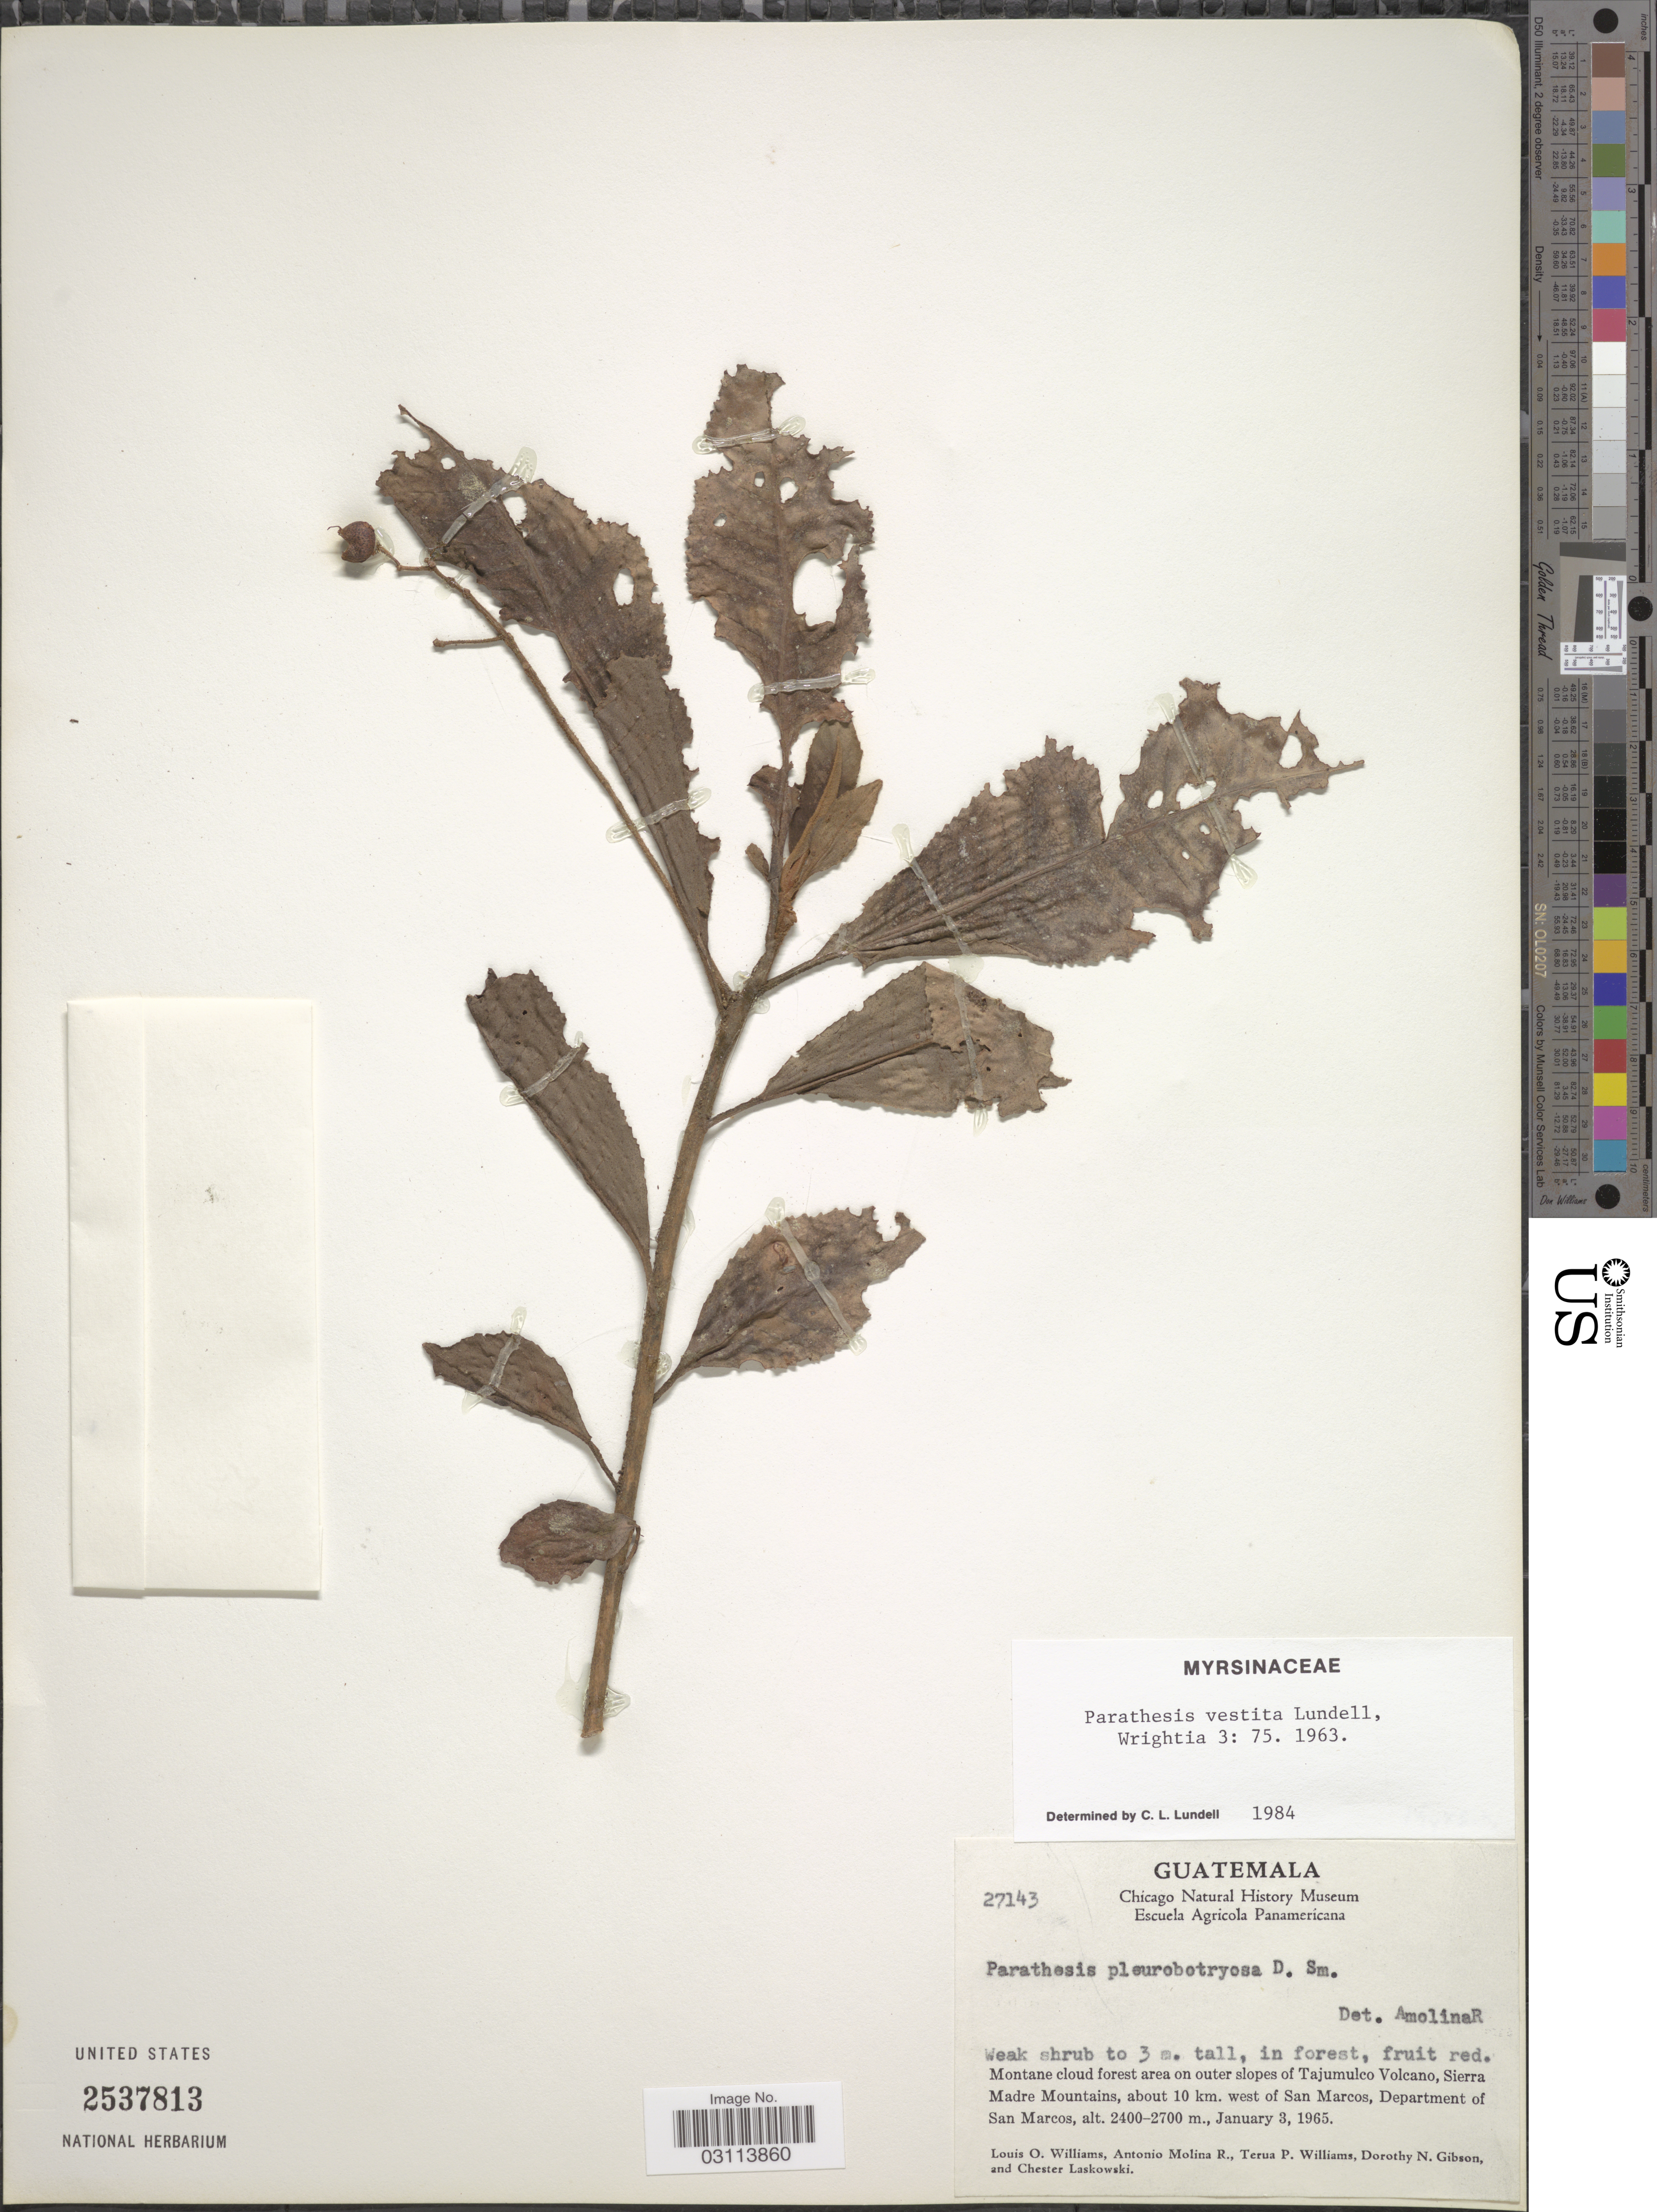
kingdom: Plantae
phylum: Tracheophyta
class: Magnoliopsida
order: Ericales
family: Primulaceae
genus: Parathesis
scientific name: Parathesis vestita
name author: Lundell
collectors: L. O. Williams, A. Molina R., T. Williams, D. N. Gibson & C. Laskowski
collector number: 27143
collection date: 1965-01-03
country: Guatemala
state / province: San Marcos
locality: Montane cloud forest area on outer slopes of Tajumulco Volcano, Sierra Madre Mountains, about 10 km. west of San Marcos, Department of San Marcos.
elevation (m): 2400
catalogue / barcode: US 2537813